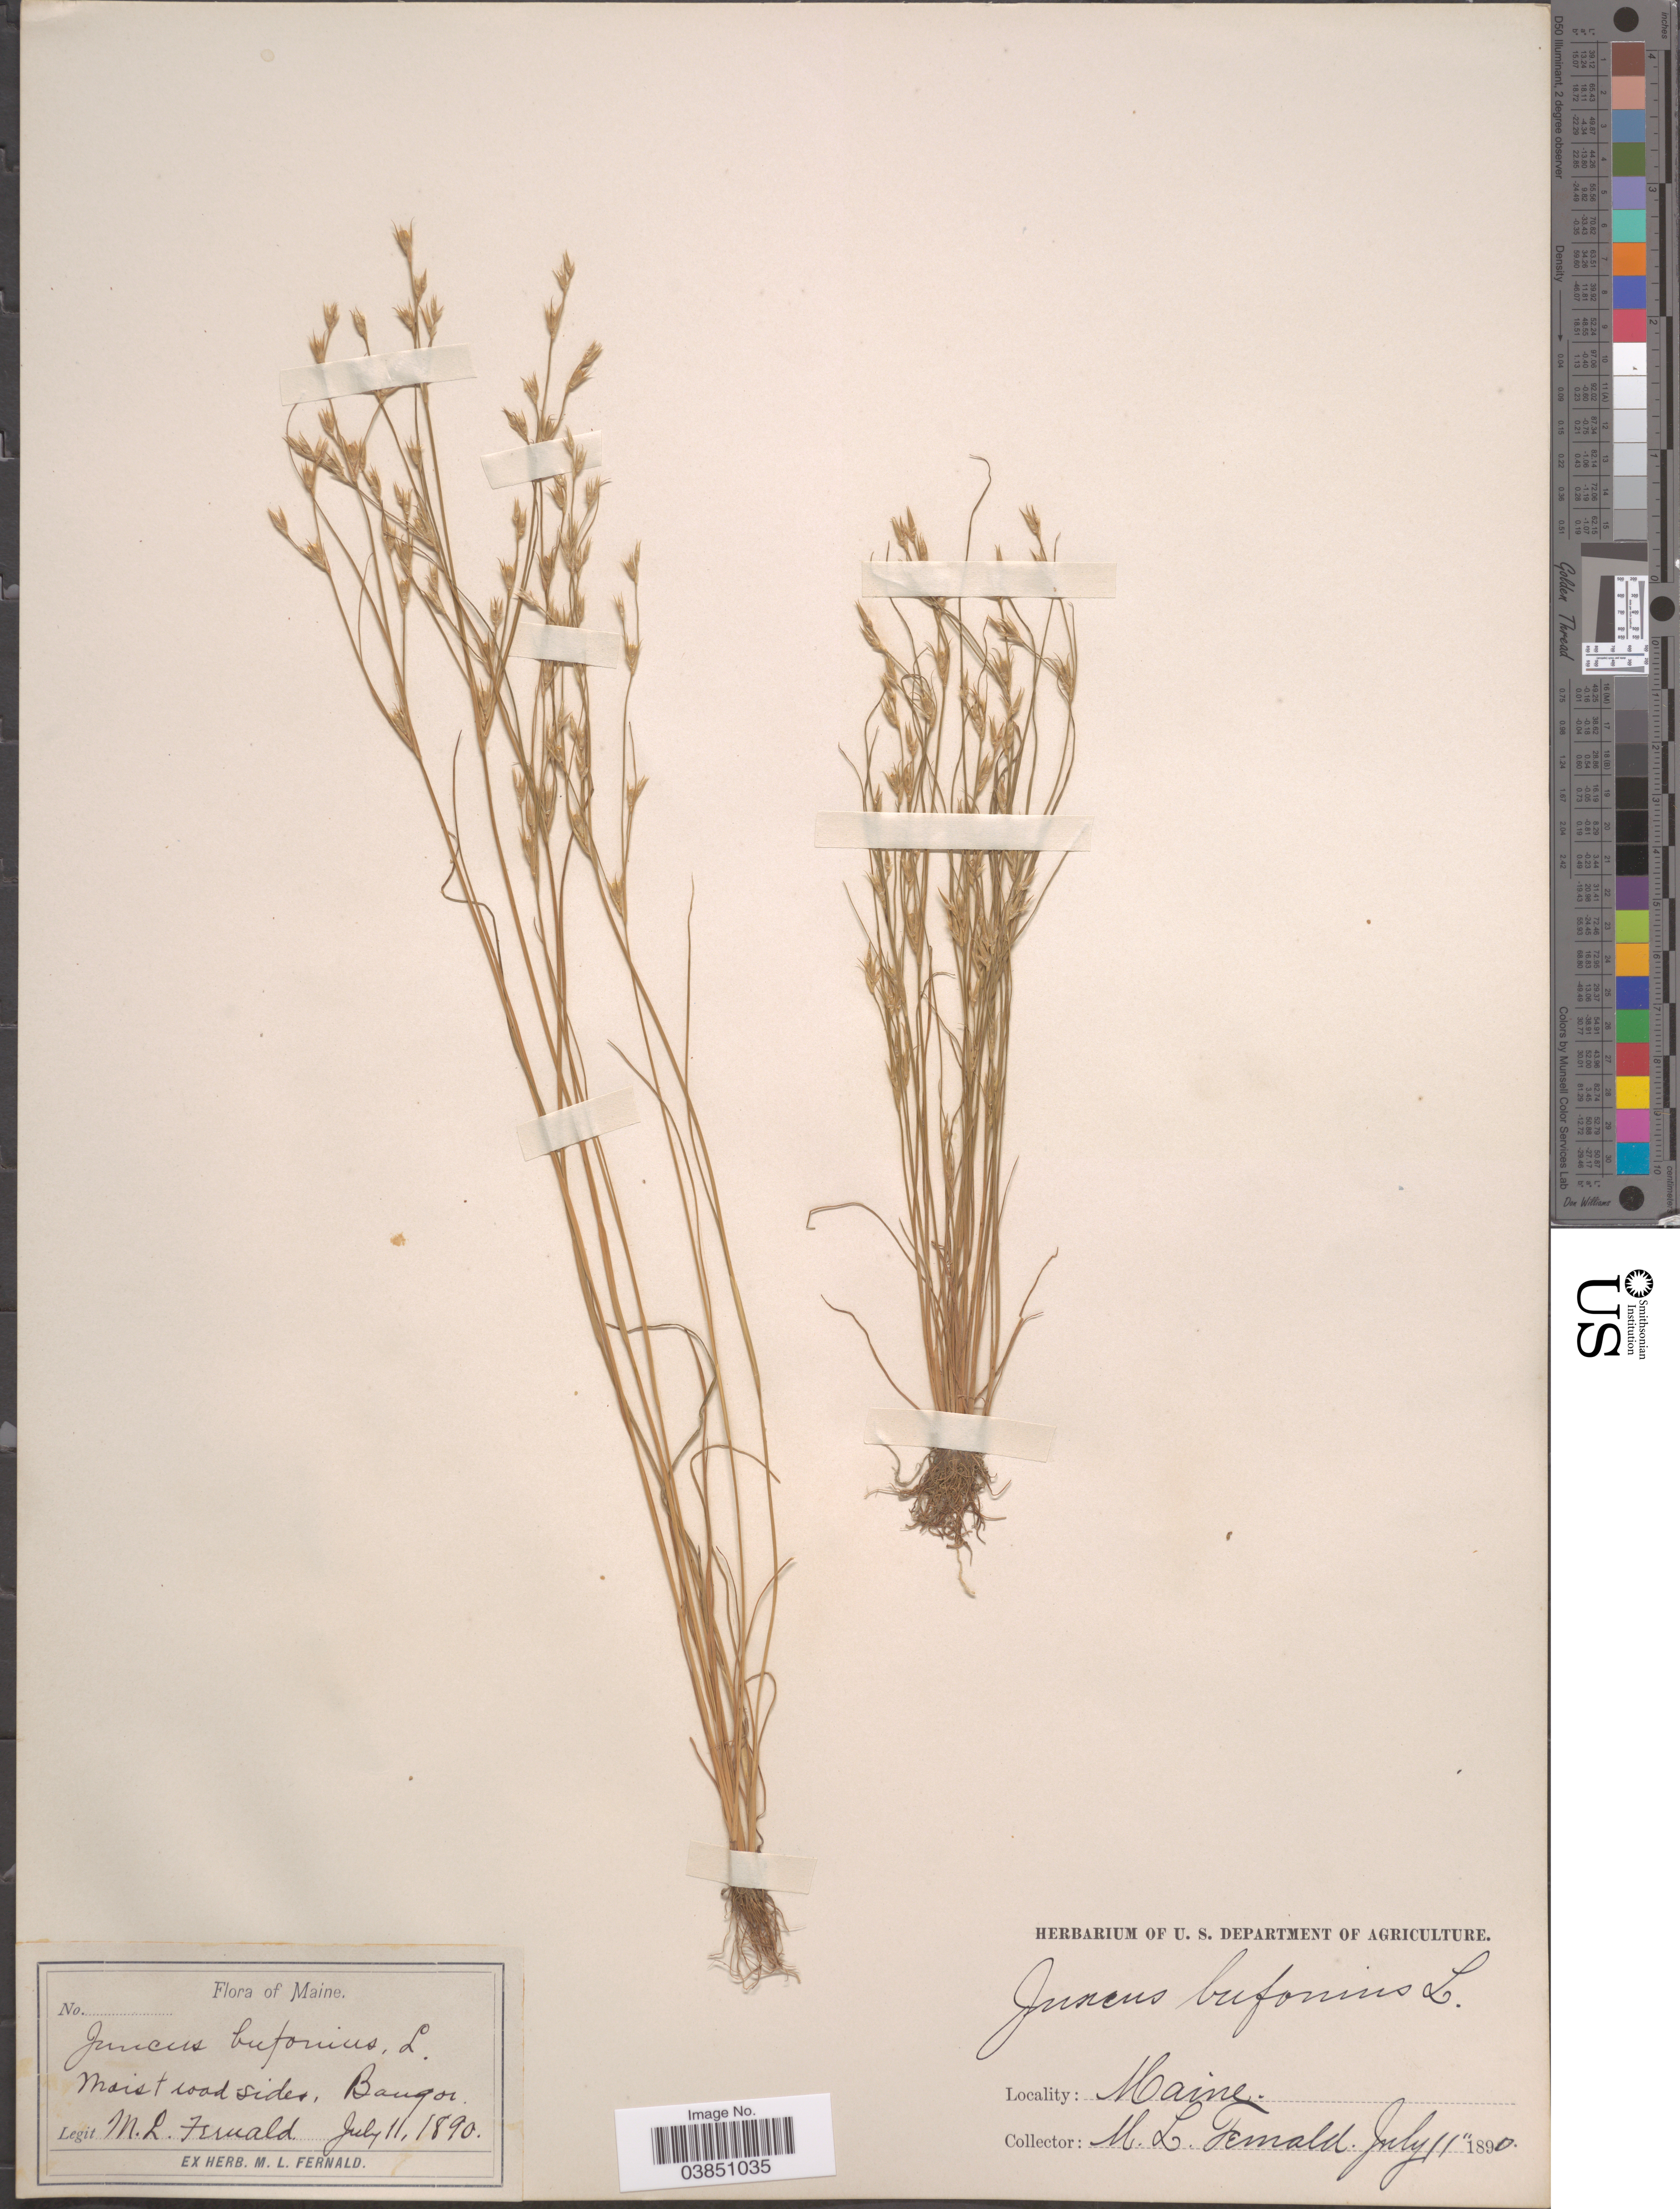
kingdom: Plantae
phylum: Tracheophyta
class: Liliopsida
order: Poales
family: Juncaceae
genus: Juncus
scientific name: Juncus bufonius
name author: L.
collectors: M. L. Fernald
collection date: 1890-07-11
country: United States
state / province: Maine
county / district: Penobscot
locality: Bangor.